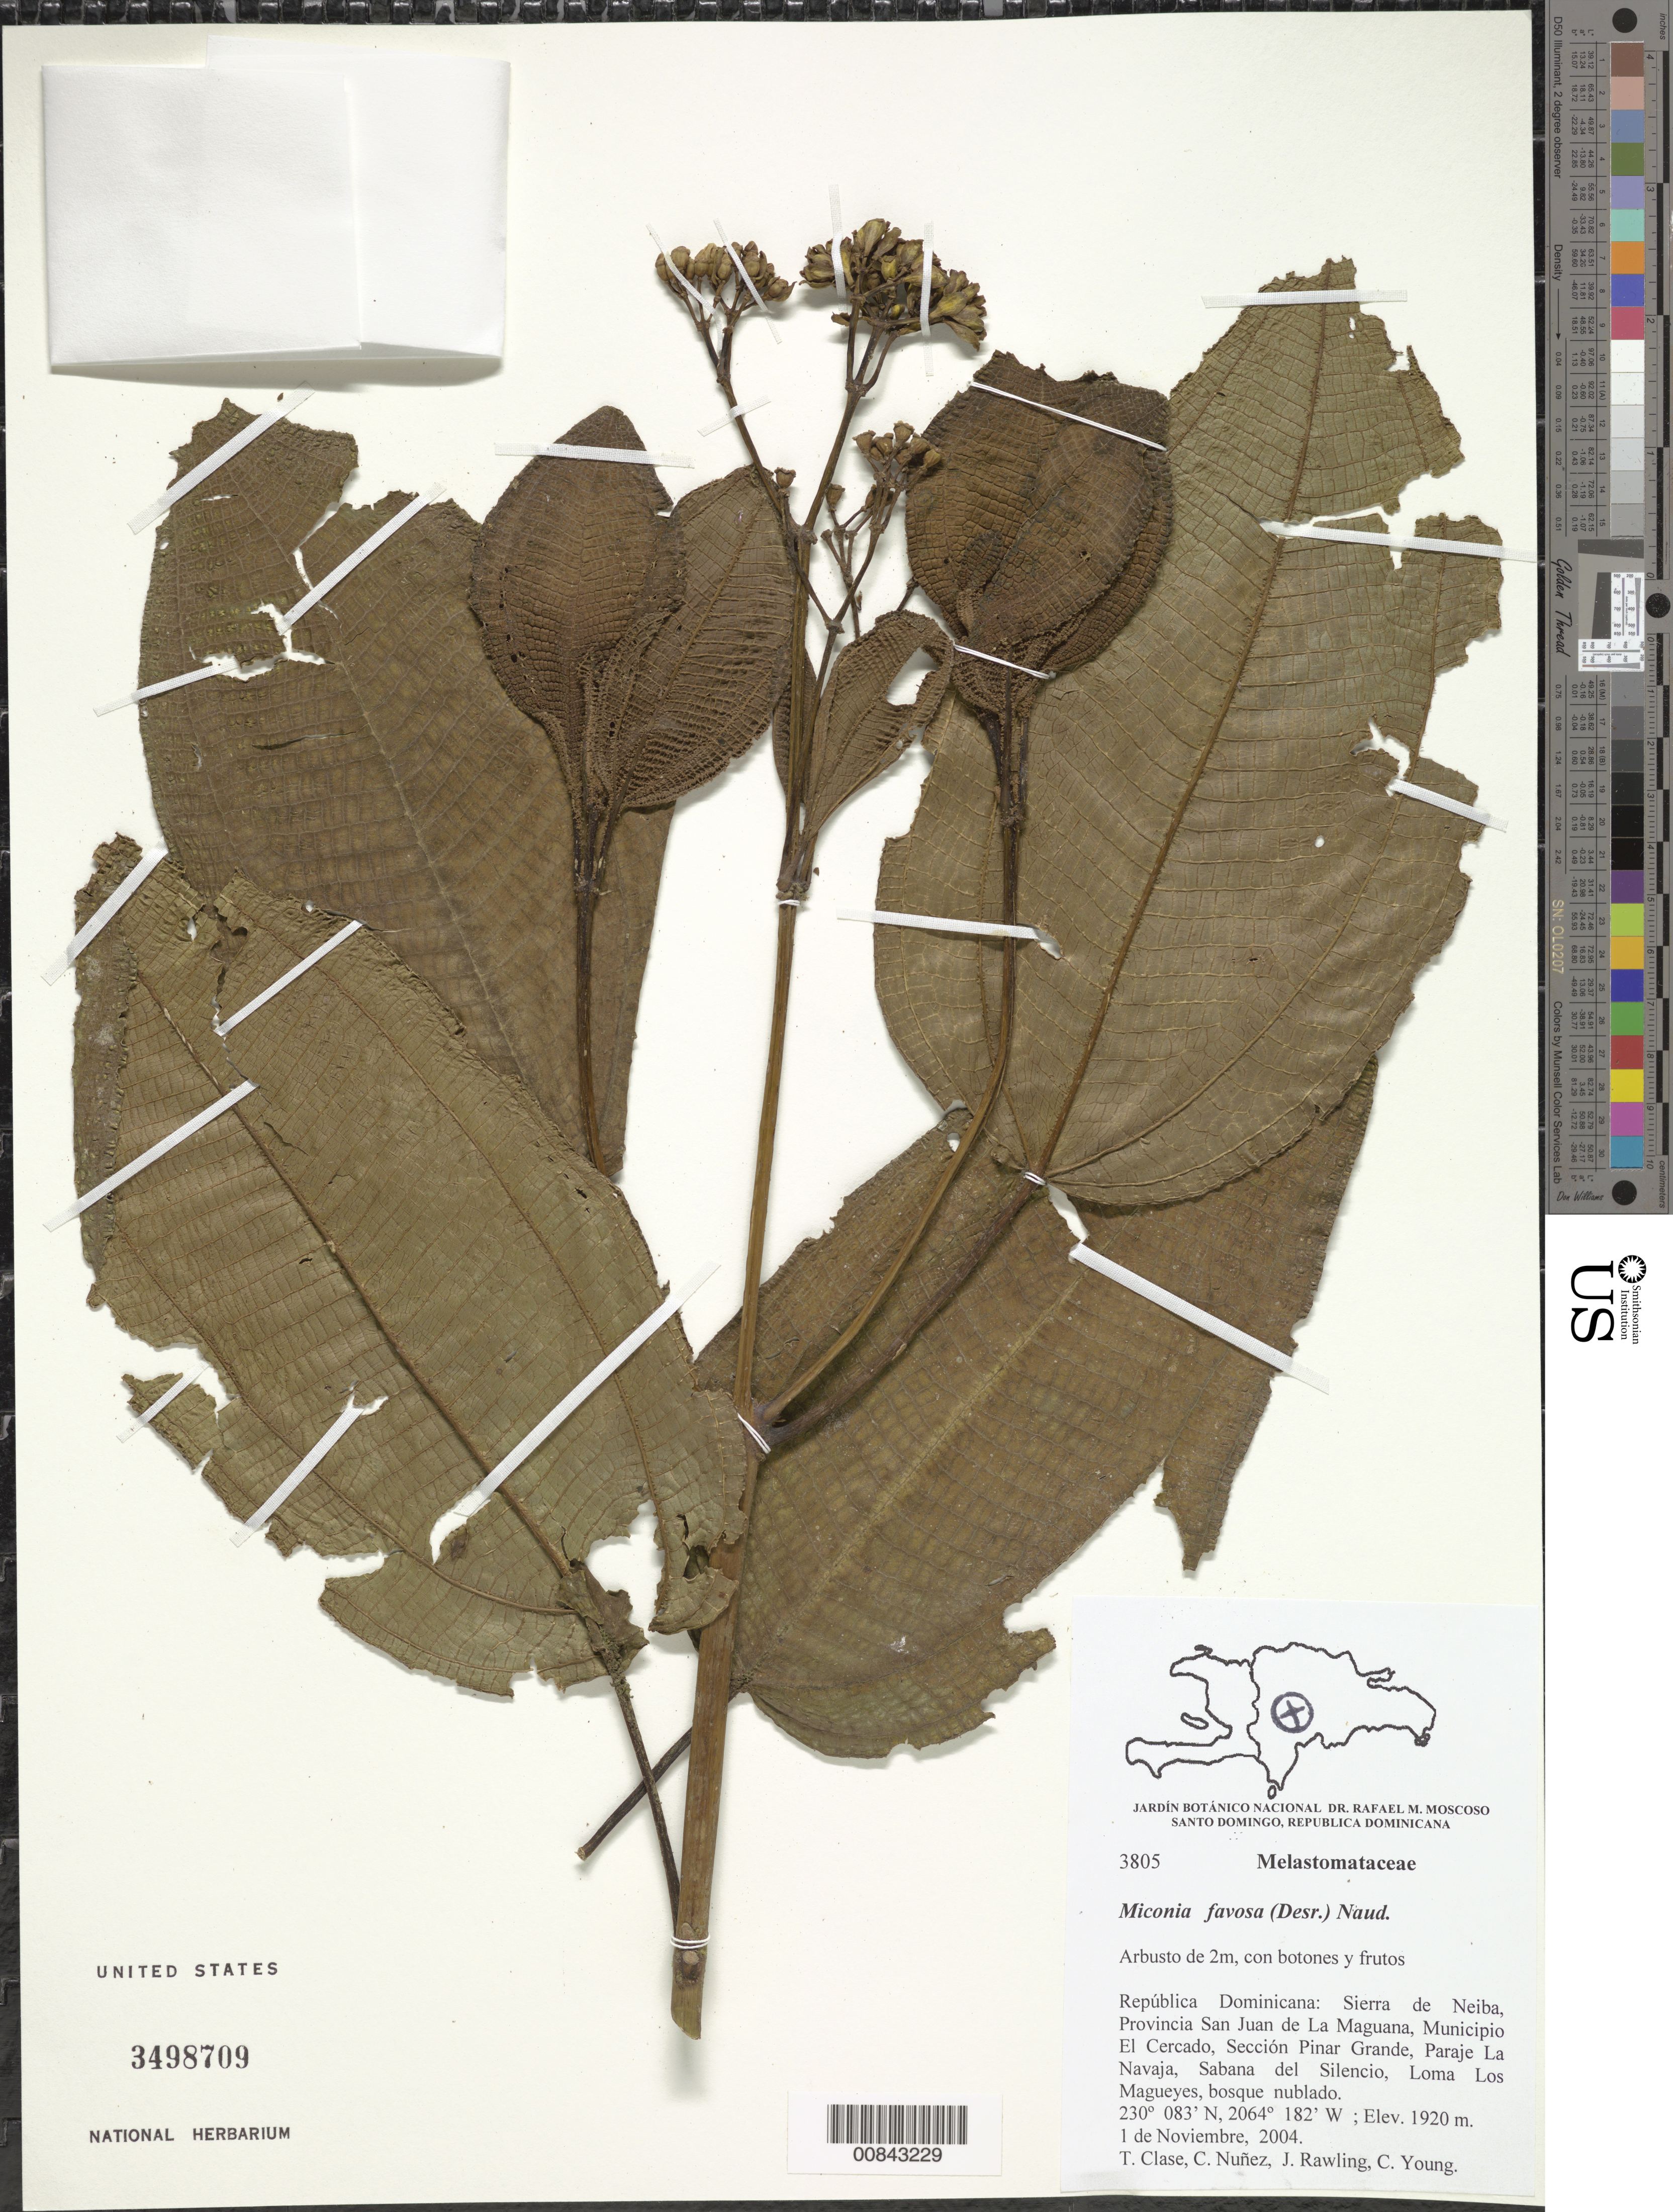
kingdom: Plantae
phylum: Tracheophyta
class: Magnoliopsida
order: Myrtales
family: Melastomataceae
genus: Miconia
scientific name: Miconia favosa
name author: (Desr.) Naudin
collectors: T. Clase, C. Nunez, J. Rawling & C. Young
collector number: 3805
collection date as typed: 01 Nov 2004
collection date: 2004-11-01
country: Dominican Republic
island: Hispaniola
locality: Sierra de Neiba, Prov. San Juan de La Maguana, Mun. El Cercado, Sección Pinar Grande Paraje La Navaja, Sabana del Silencio, Loma Los Magueyes.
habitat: Bosque nublado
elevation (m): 1920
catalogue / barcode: US 3498709